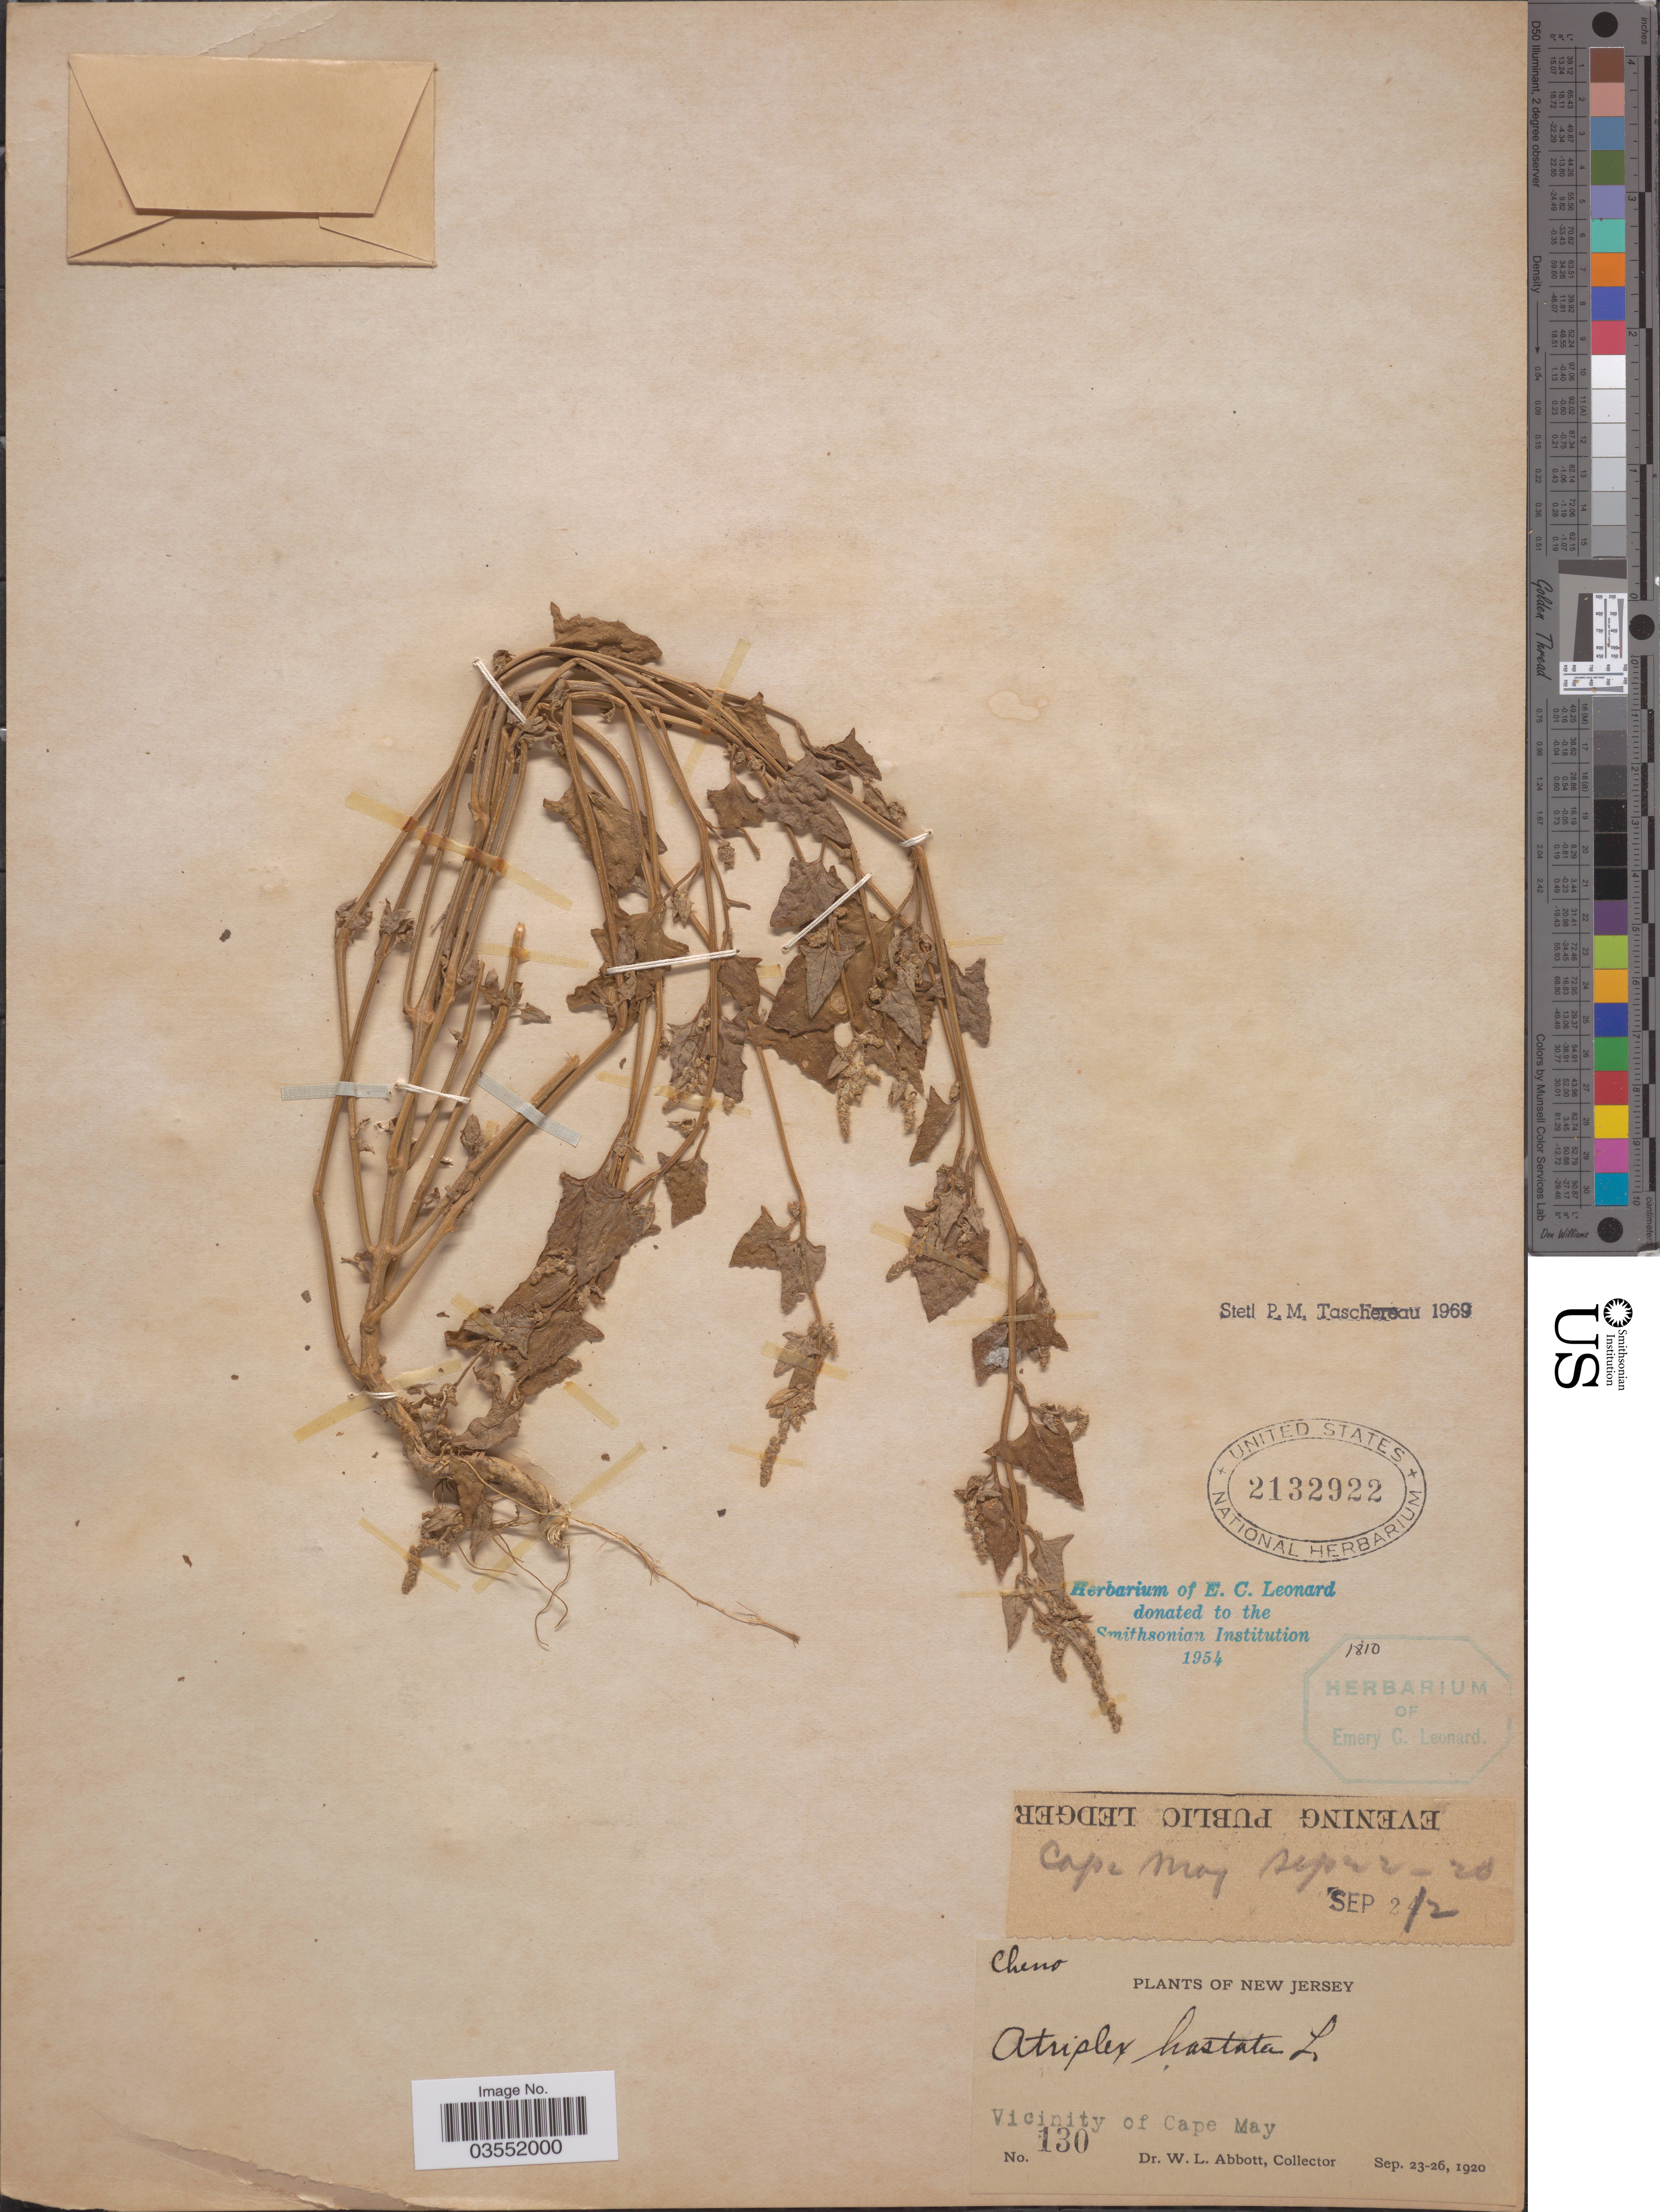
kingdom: Plantae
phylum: Tracheophyta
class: Magnoliopsida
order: Caryophyllales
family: Amaranthaceae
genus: Atriplex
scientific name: Atriplex hastata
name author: L.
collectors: W. L. Abbott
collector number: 130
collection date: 1920-09-22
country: United States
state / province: New Jersey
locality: Cape May. Vicinity of Cape May.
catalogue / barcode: US 2132922